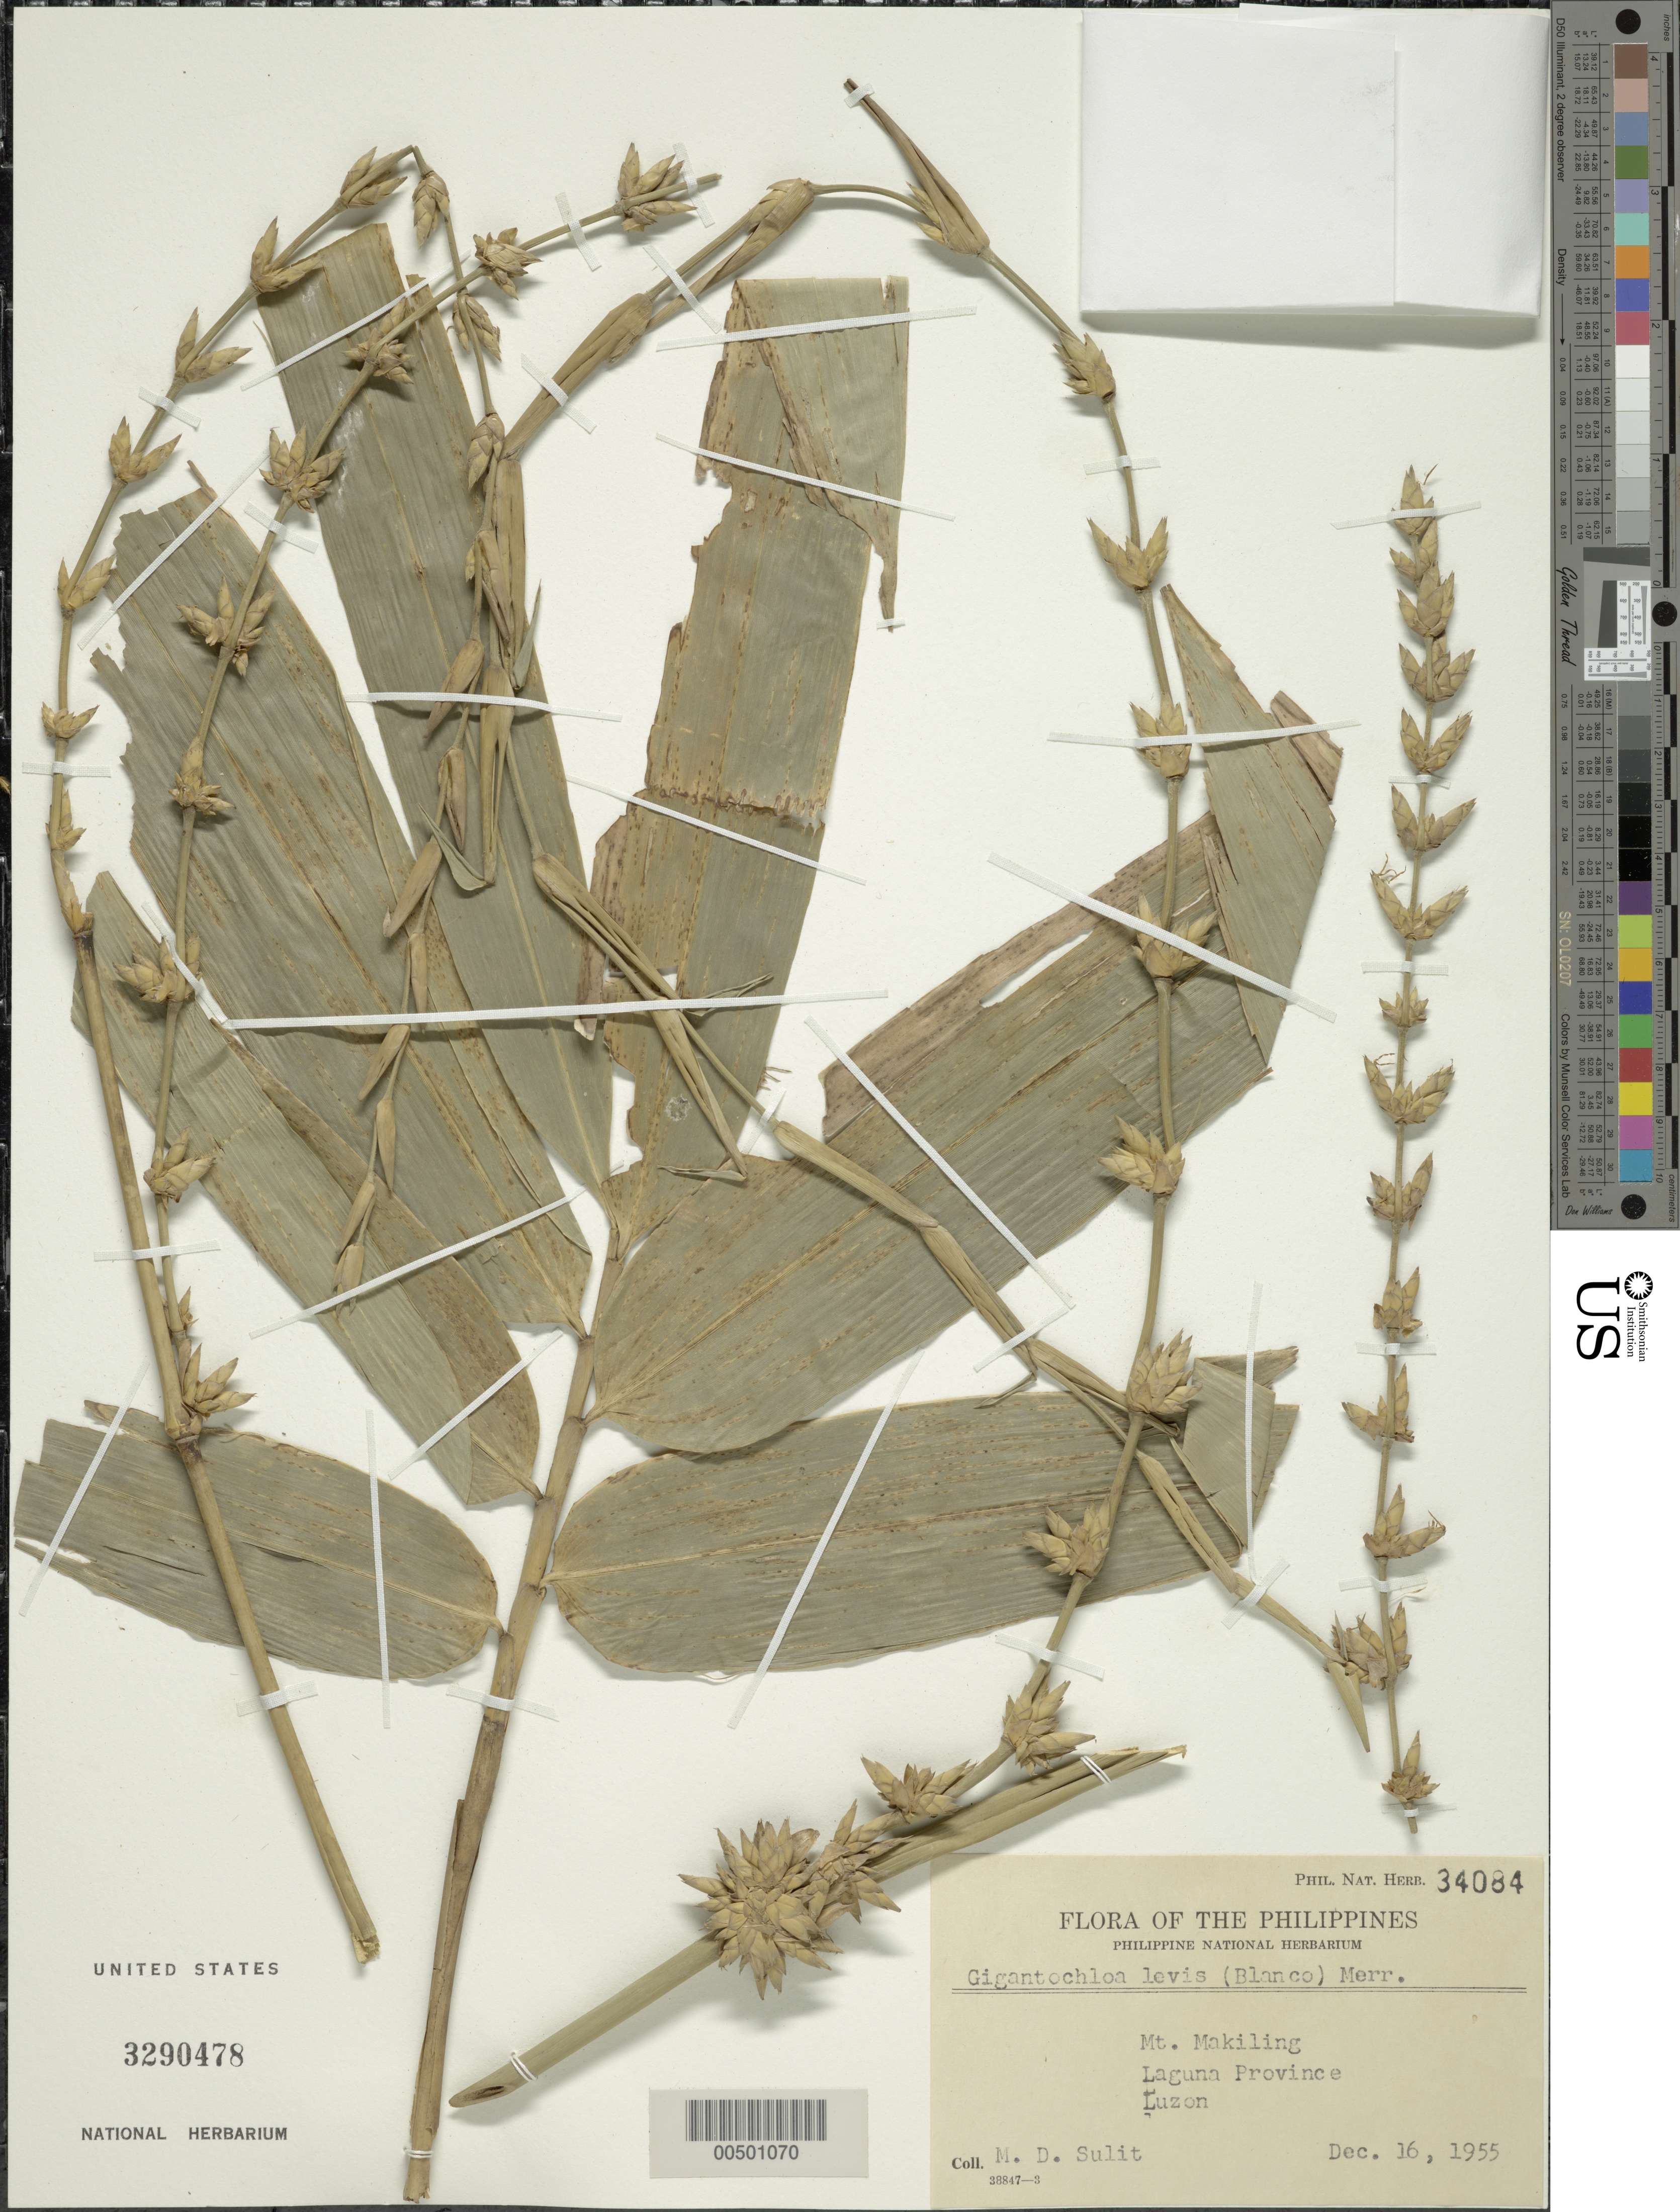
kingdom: Plantae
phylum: Tracheophyta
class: Liliopsida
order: Poales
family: Poaceae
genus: Gigantochloa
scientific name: Gigantochloa levis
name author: (Blanco) Merr.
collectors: M. Sulit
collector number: Phil. Nat. Herb. 34084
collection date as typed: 16 Dec 1955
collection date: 1955-12-16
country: Philippines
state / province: Calabarzon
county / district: Laguna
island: Luzon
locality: Mt. makiling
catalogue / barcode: US 3290478